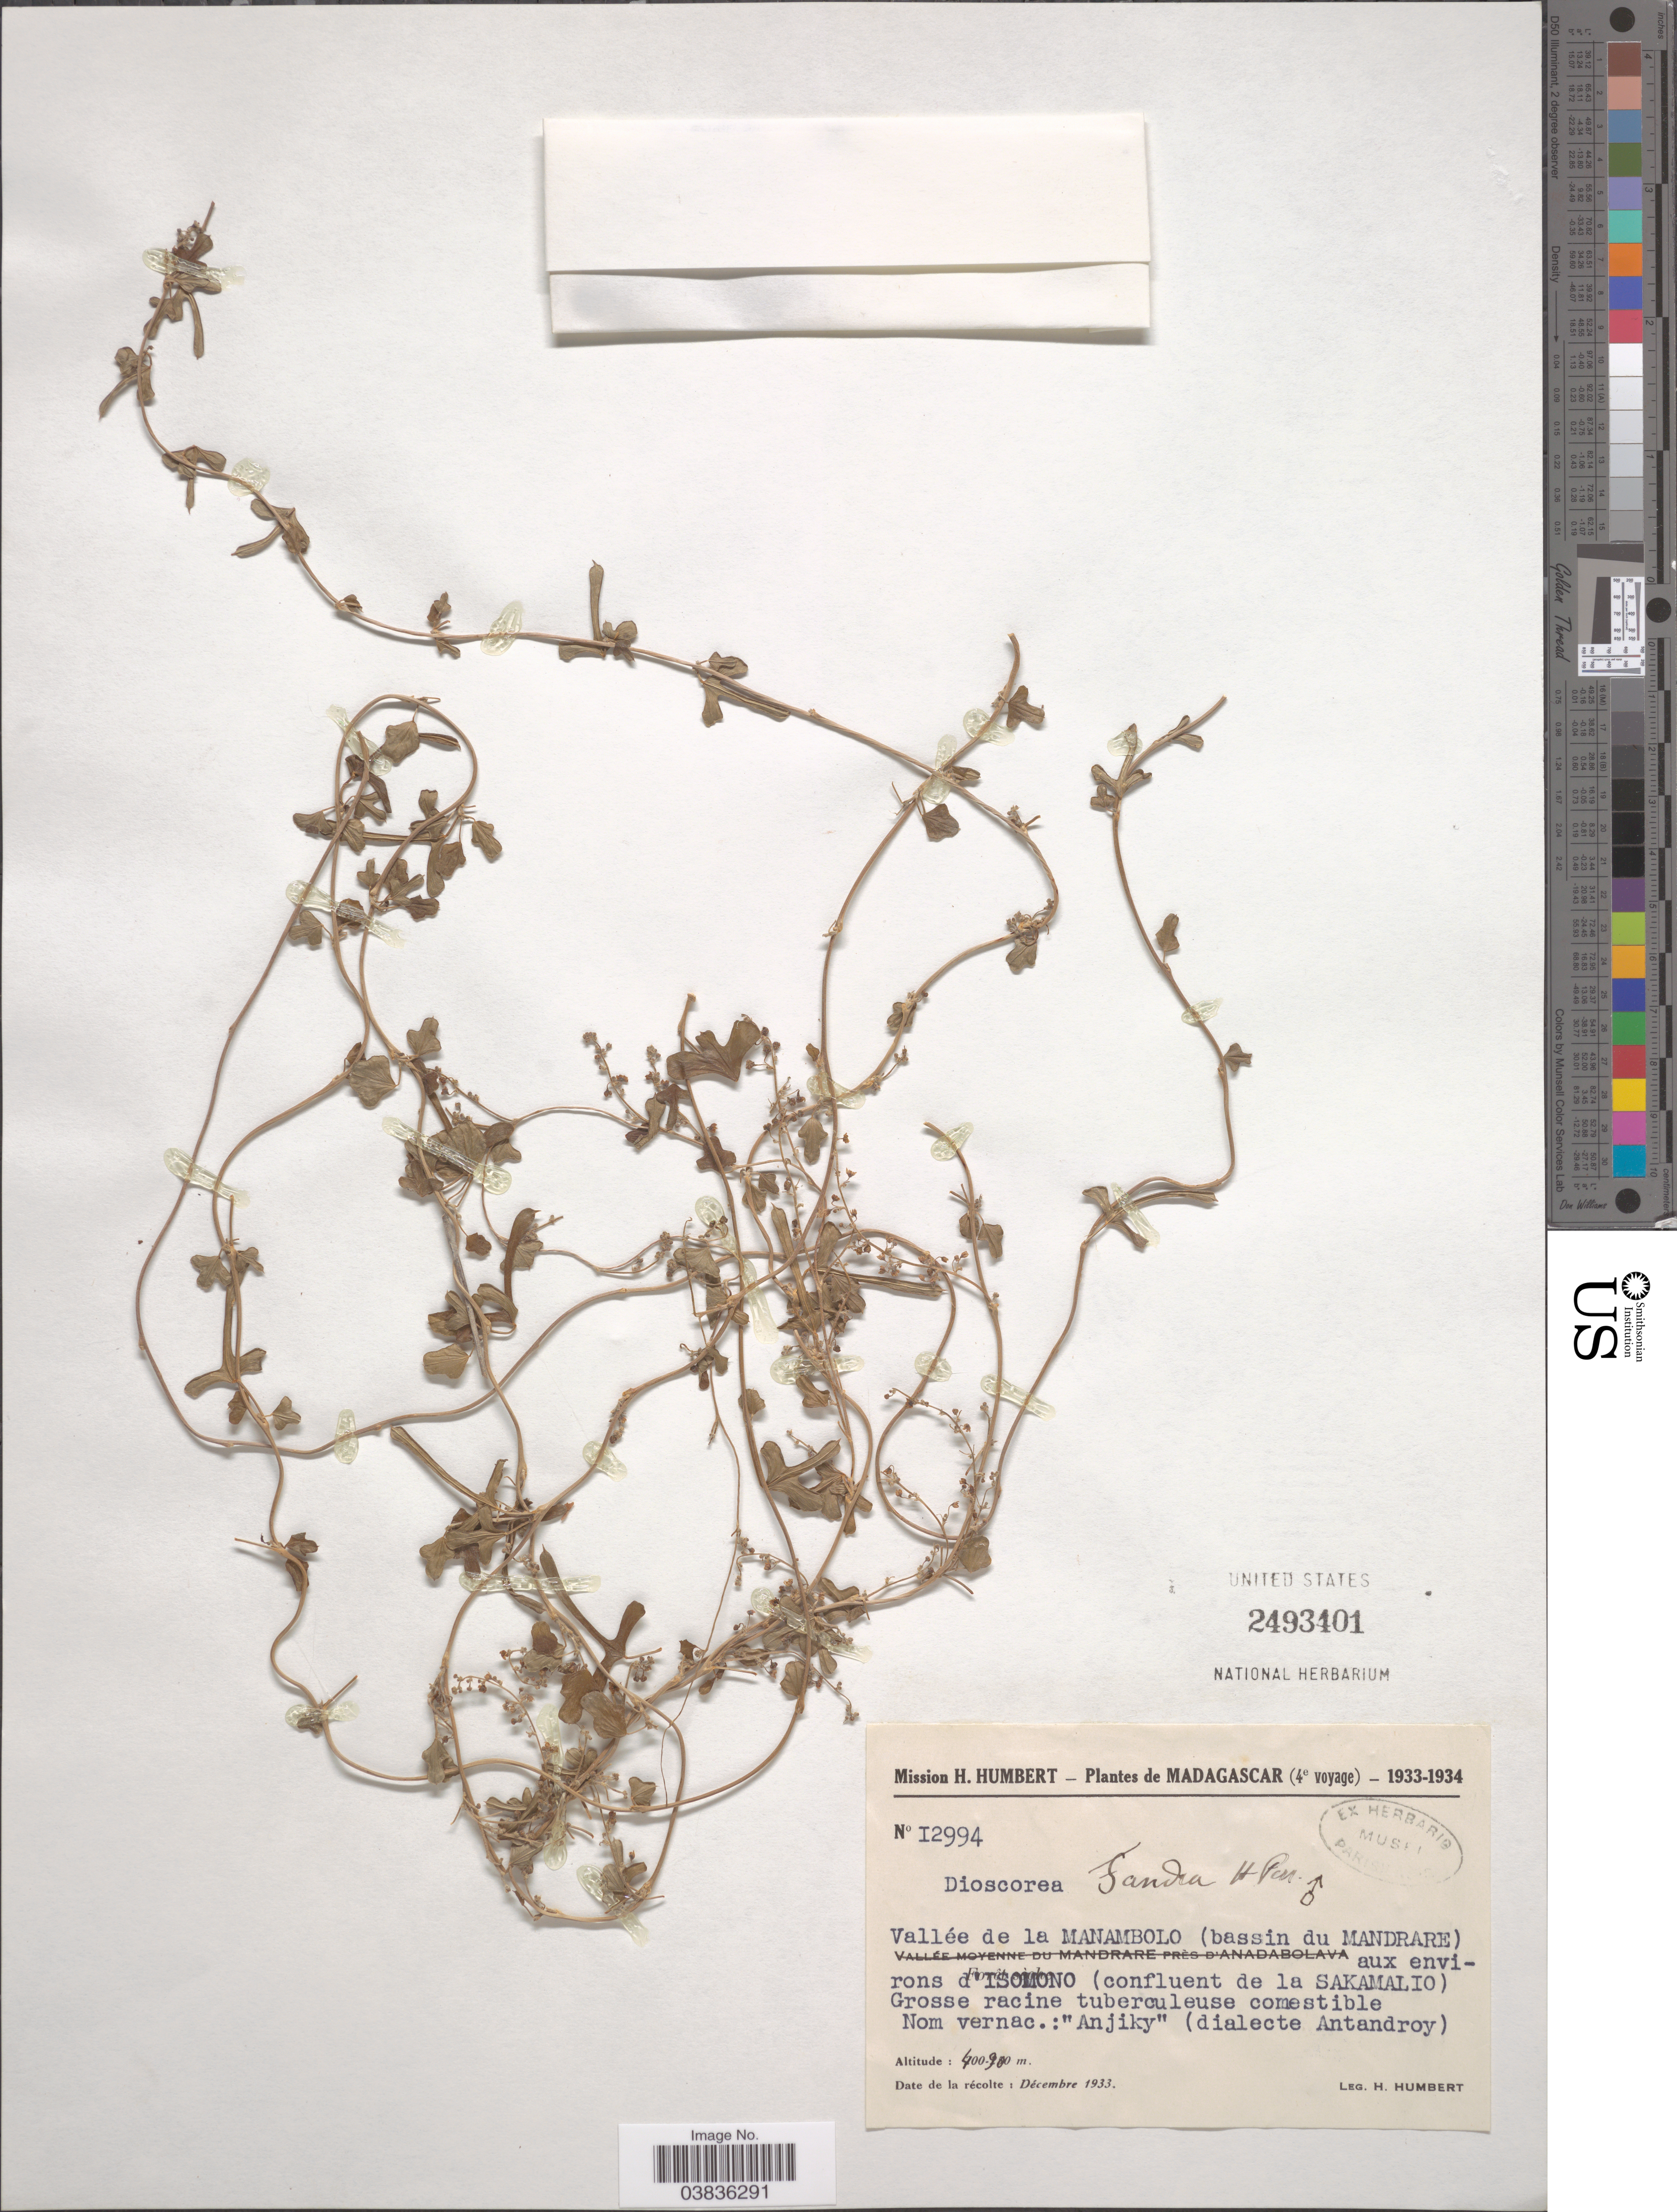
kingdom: Plantae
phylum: Tracheophyta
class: Liliopsida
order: Dioscoreales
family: Dioscoreaceae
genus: Dioscorea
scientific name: Dioscorea fandra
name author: H. Perrier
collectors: H. Humbert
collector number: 12994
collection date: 1933-12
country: Madagascar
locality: Vallée de la Manambolo (bassin du Mandrare) aux environs d'Isomono (confluent de la Sakamalto). Grosse racine tuberculeuse comestible.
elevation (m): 400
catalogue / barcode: US 2493401